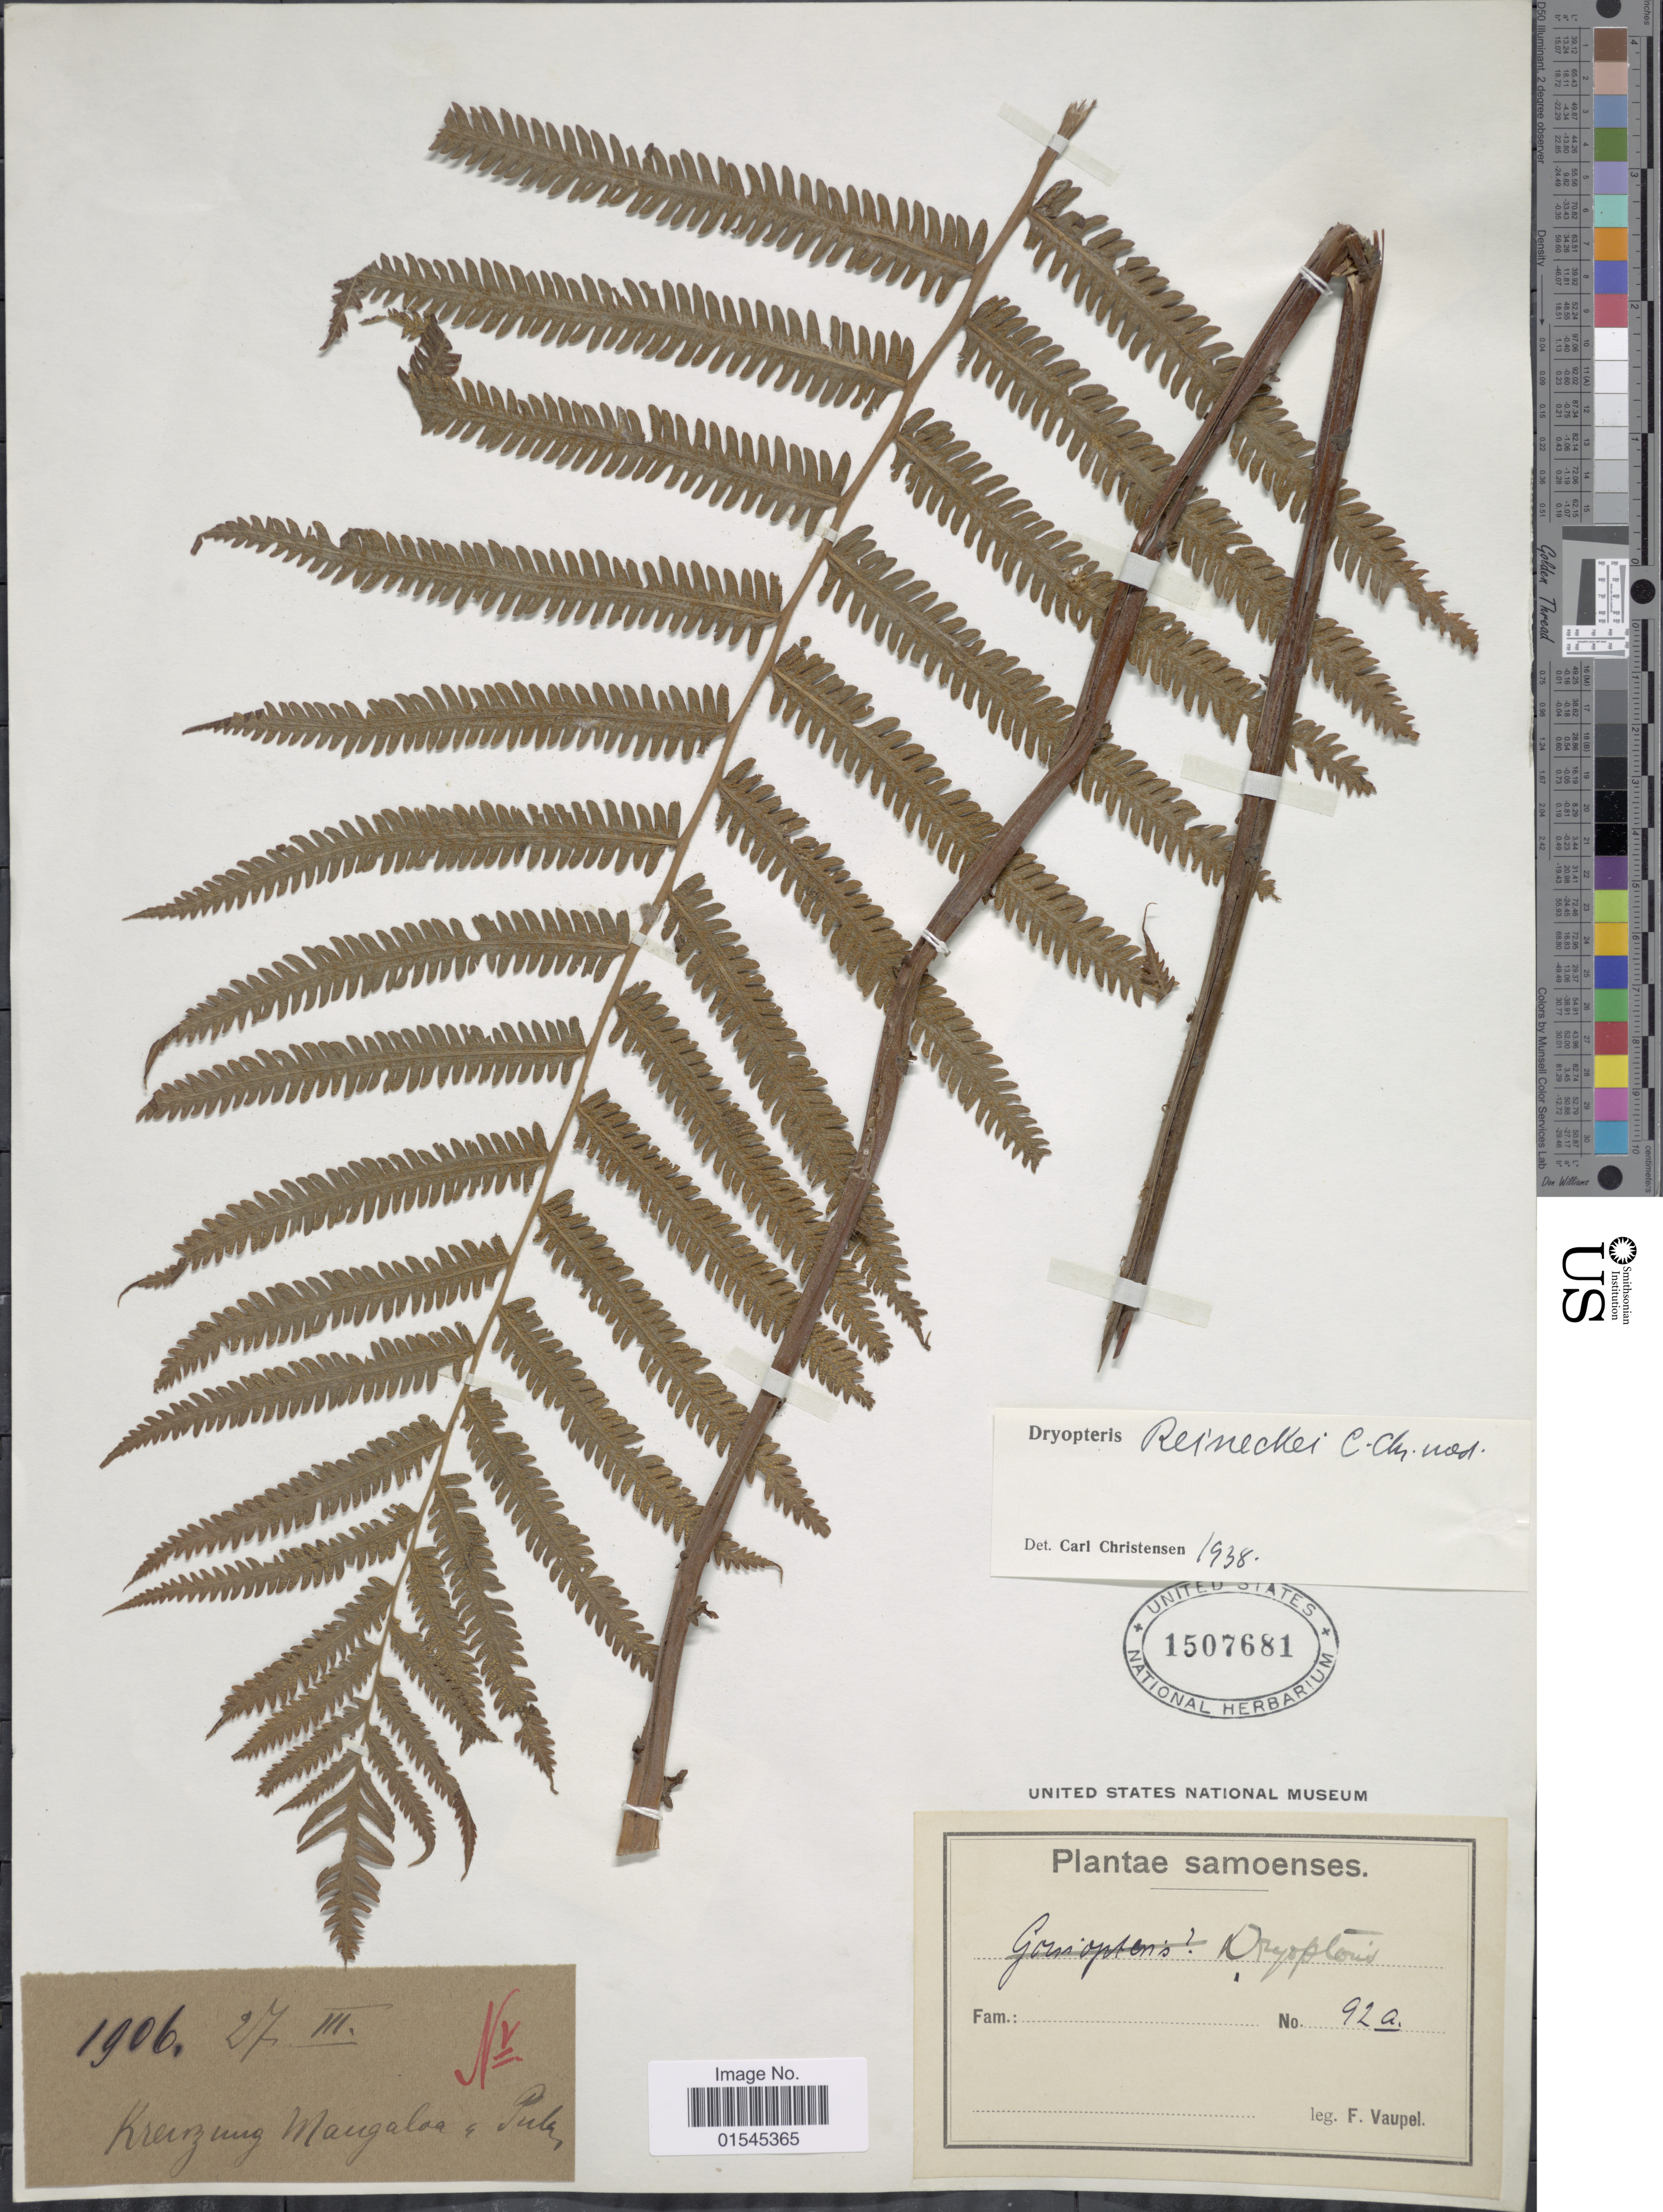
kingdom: Plantae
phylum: Tracheophyta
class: Polypodiopsida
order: Polypodiales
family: Thelypteridaceae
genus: Sphaerostephanos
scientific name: Sphaerostephanos reineckei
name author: (C. Chr.) Holttum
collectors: F. Vaupel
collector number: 92a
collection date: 1906-03-27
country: Samoa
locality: Kreizung Mangaloa I Upolu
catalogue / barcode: US 1507681